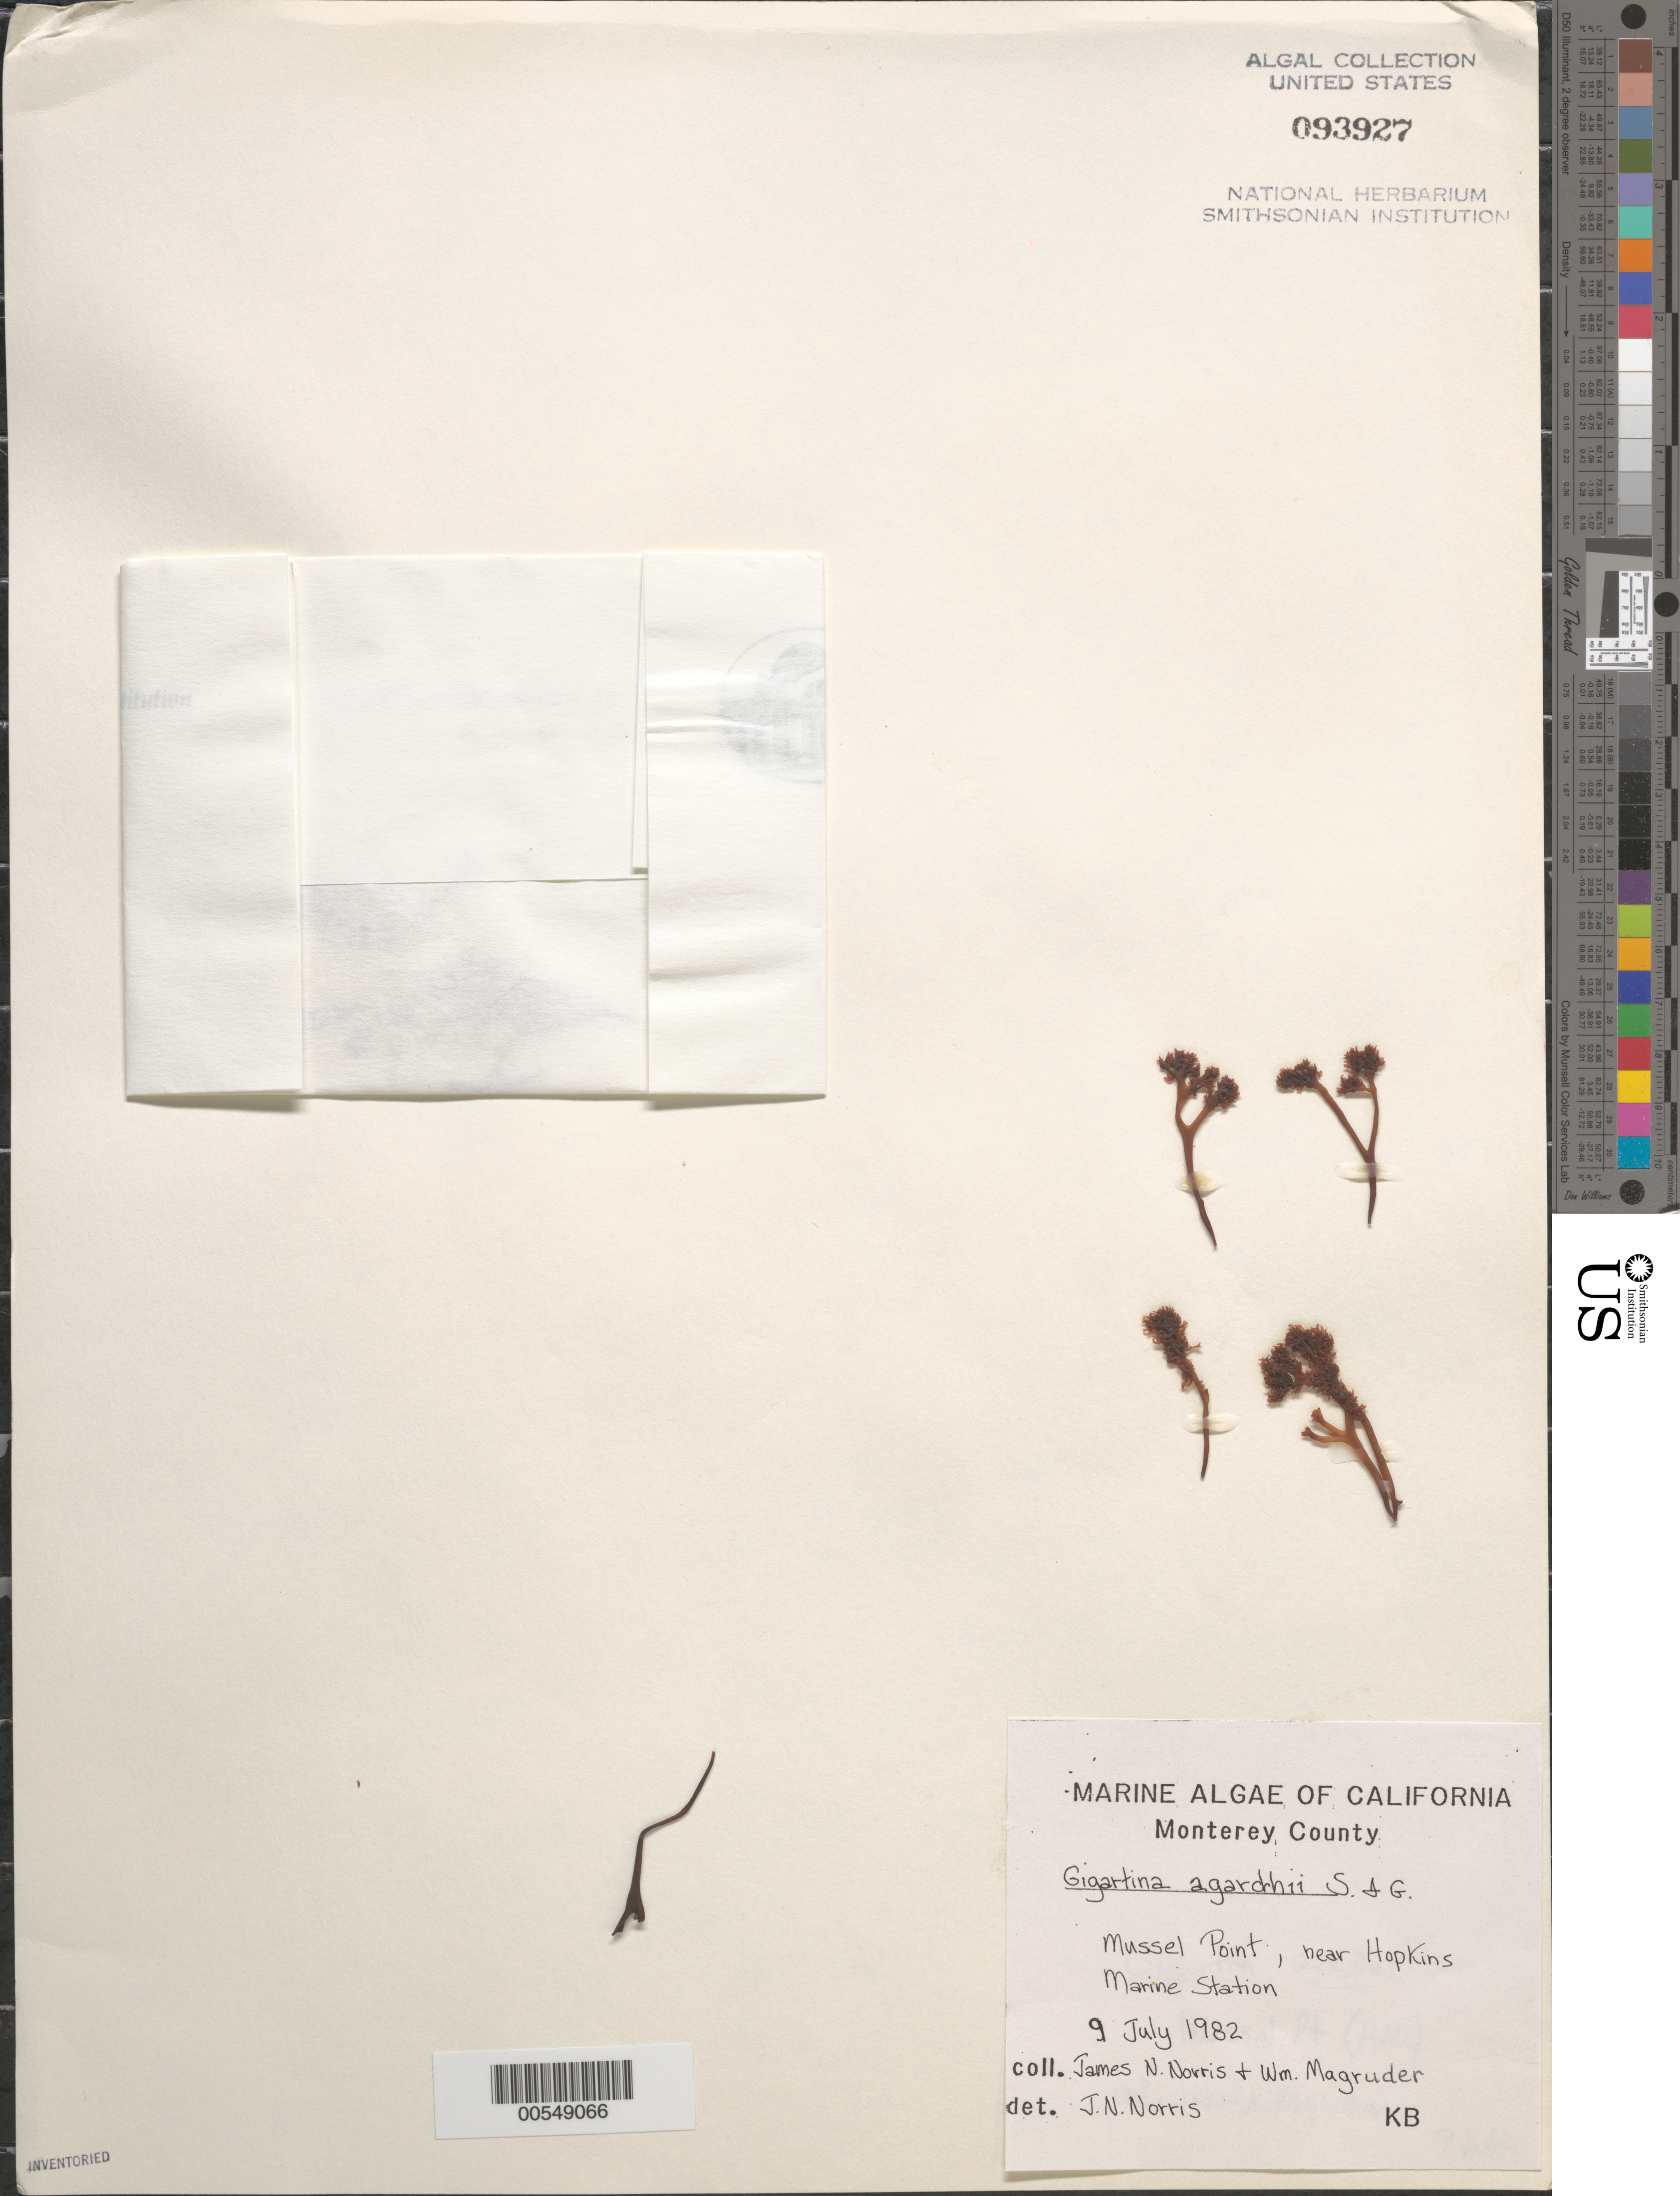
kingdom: Plantae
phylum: Rhodophyta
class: Florideophyceae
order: Gigartinales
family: Phyllophoraceae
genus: Mastocarpus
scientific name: Mastocarpus agardhii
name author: (Setchell & N.L. Gardner) S.C. Lindstrom et al.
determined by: Algae name updating Project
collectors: J. N. Norris & W. Magruder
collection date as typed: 09 Jul 1982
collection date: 1982-07-09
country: United States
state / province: California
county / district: Monterey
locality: Mussel Point near Hopkins Marine Station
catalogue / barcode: US 93927